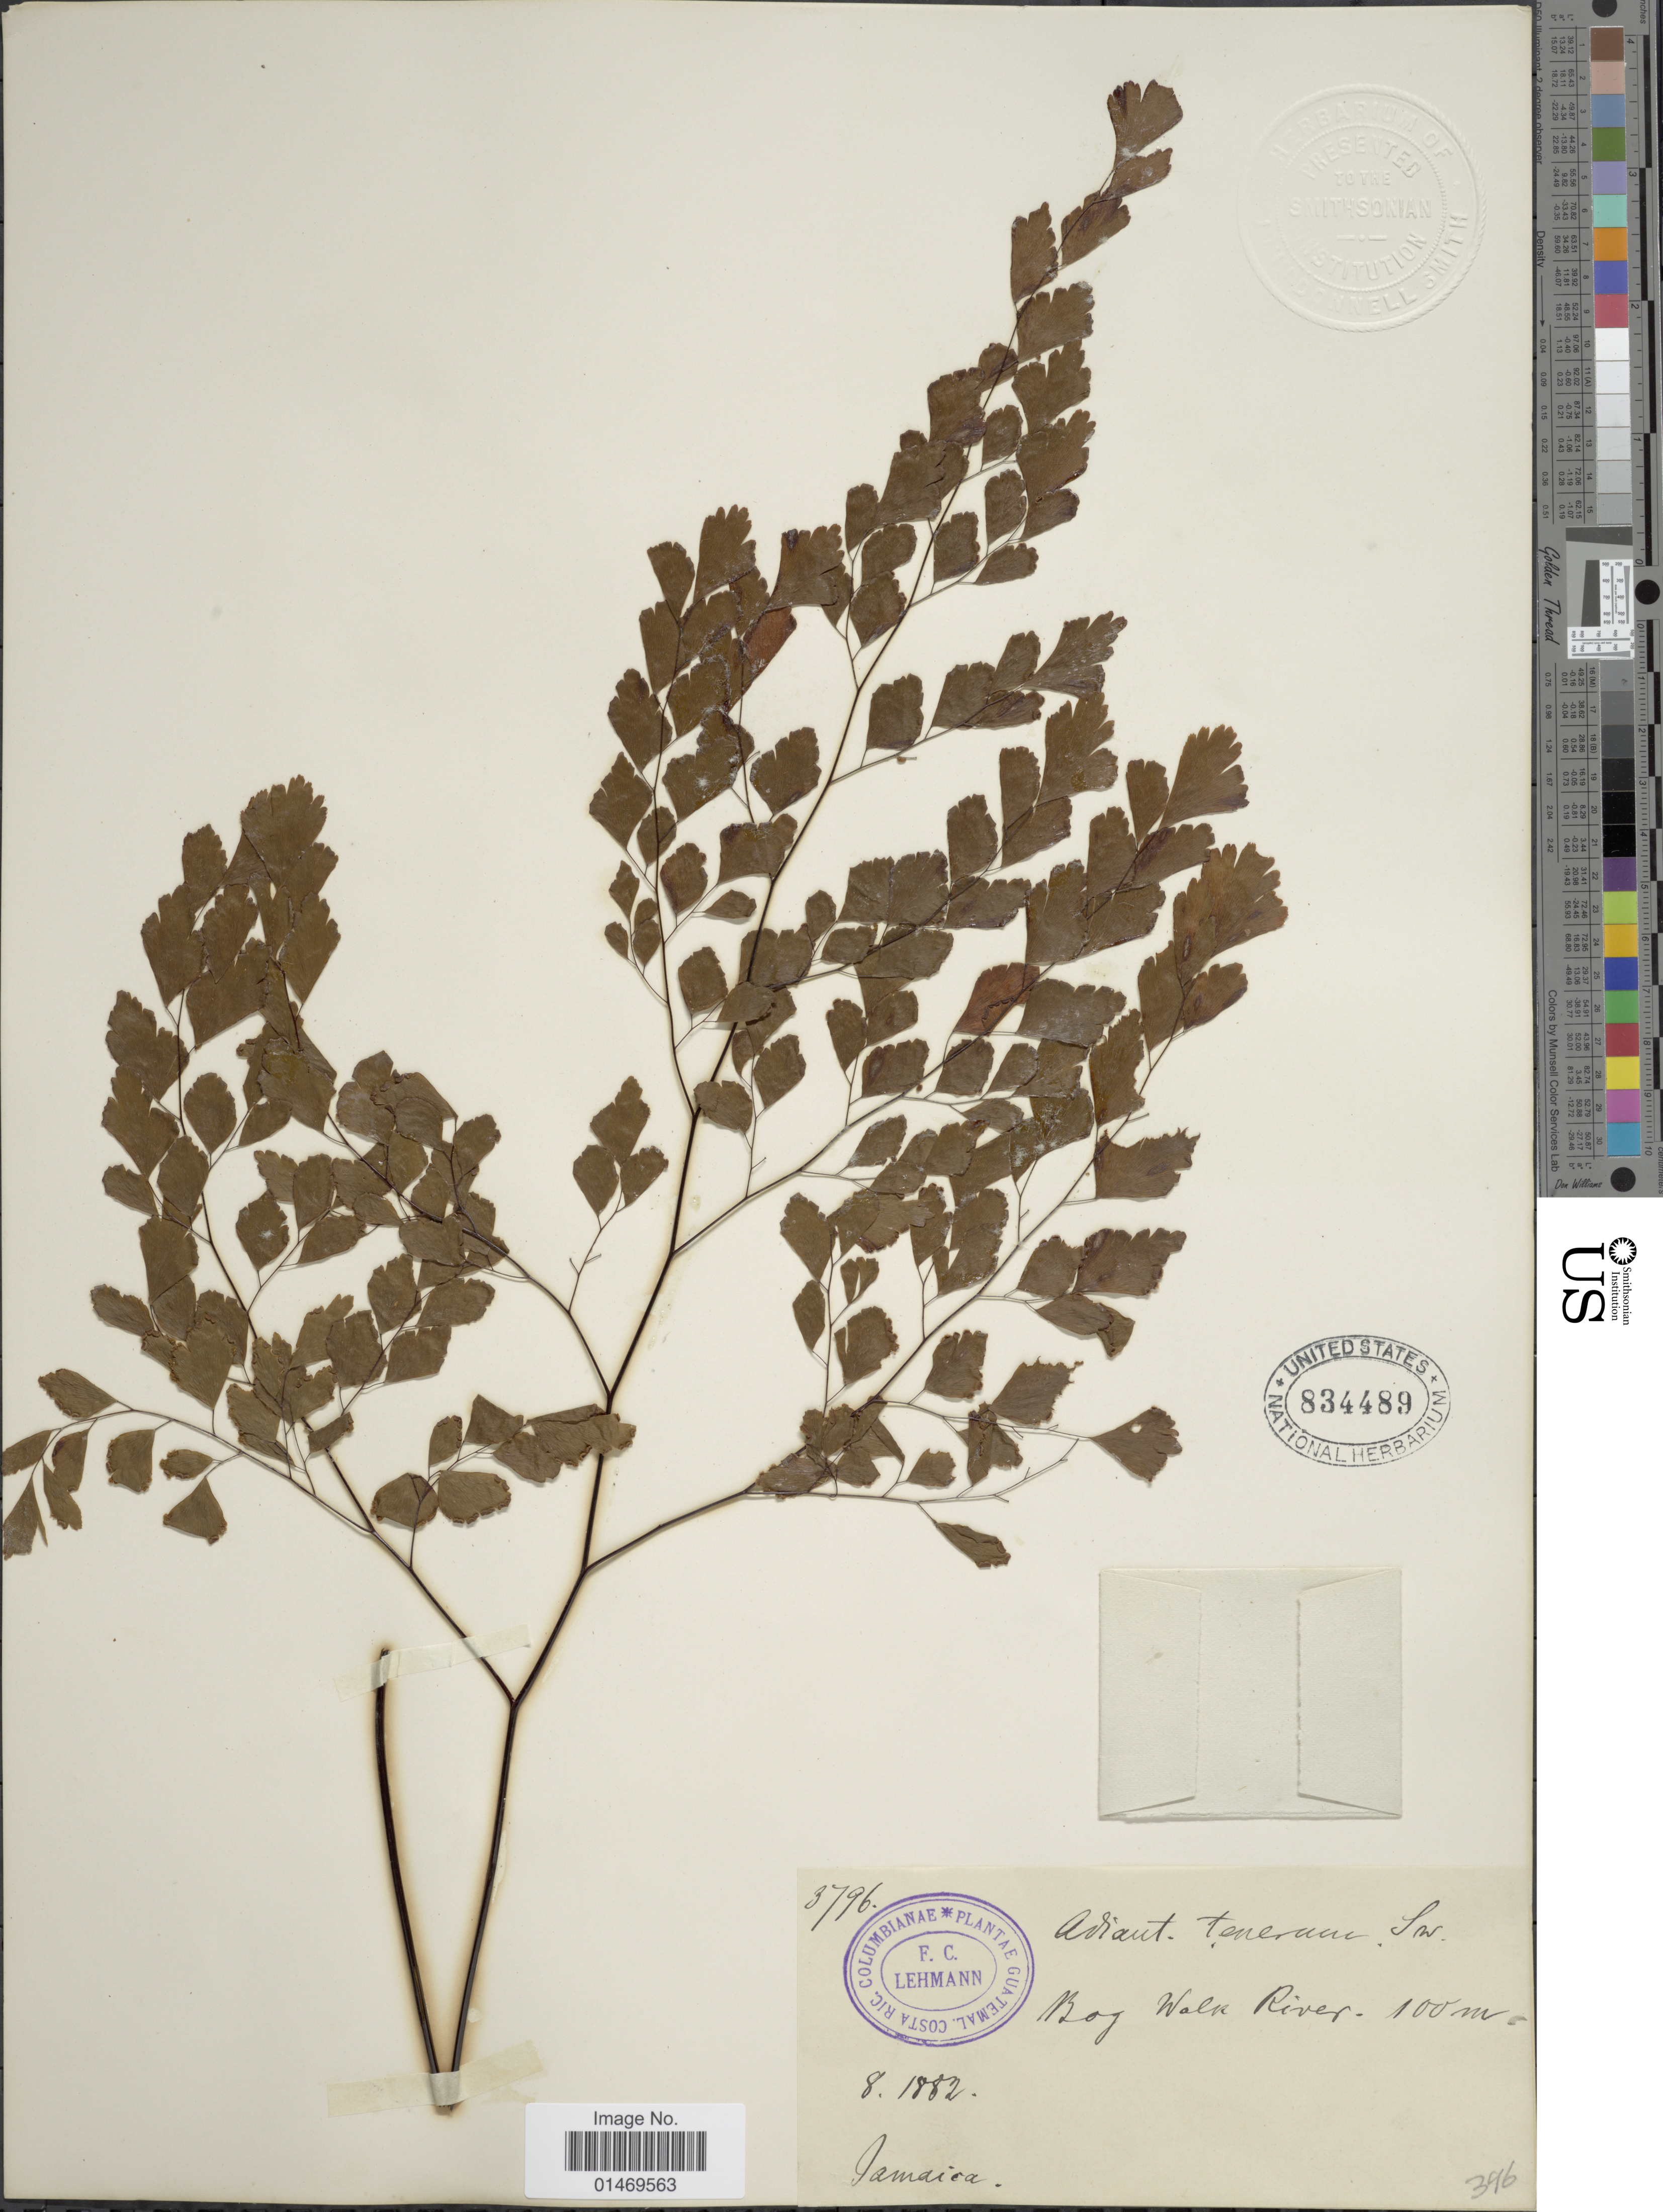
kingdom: Plantae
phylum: Tracheophyta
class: Polypodiopsida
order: Polypodiales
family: Pteridaceae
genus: Adiantum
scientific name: Adiantum tenerum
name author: Sw.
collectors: F. Lehman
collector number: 3796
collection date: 1882-08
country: Guatemala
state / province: Guatemala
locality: Bog Wal. River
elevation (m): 100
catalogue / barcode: US 834489